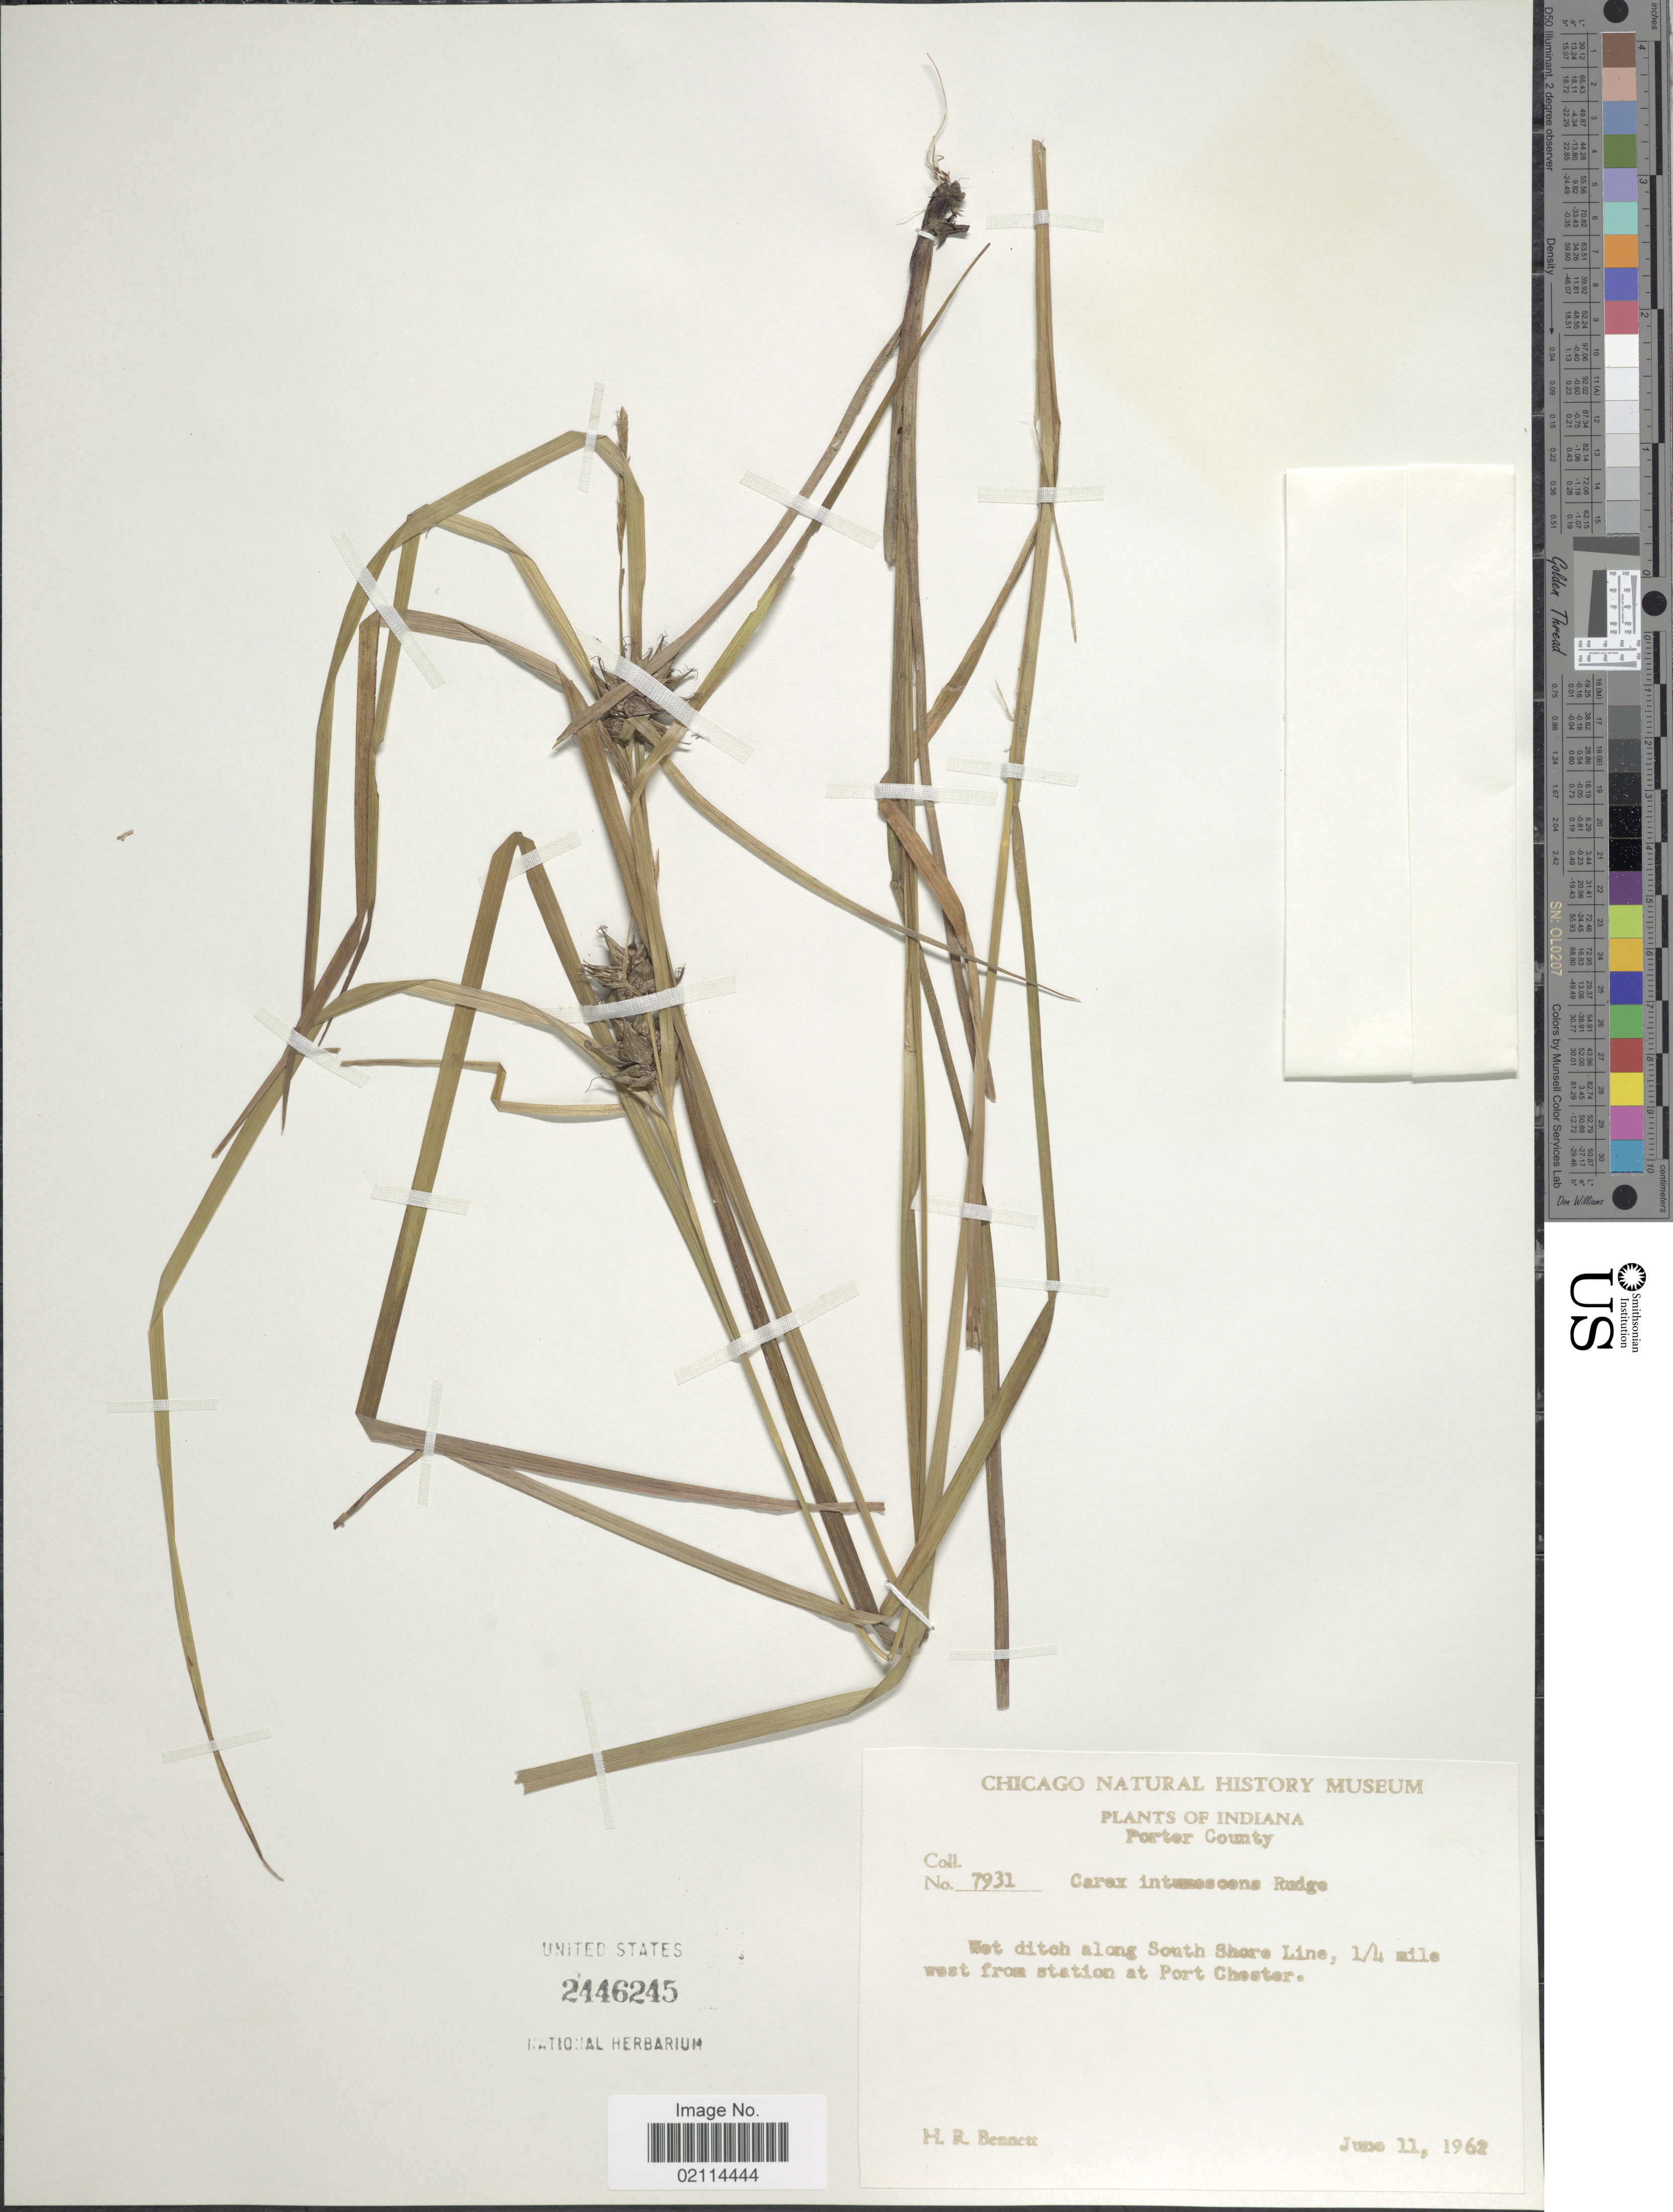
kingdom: Plantae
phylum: Tracheophyta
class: Liliopsida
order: Poales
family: Cyperaceae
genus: Carex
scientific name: Carex intumescens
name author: Rudge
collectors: H. R. Bennett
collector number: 7931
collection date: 1962-06-11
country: United States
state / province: Indiana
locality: Porter County, wet ditch along South Shore Line, 1/4 mile west from station at Port Chester.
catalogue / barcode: US 2446245